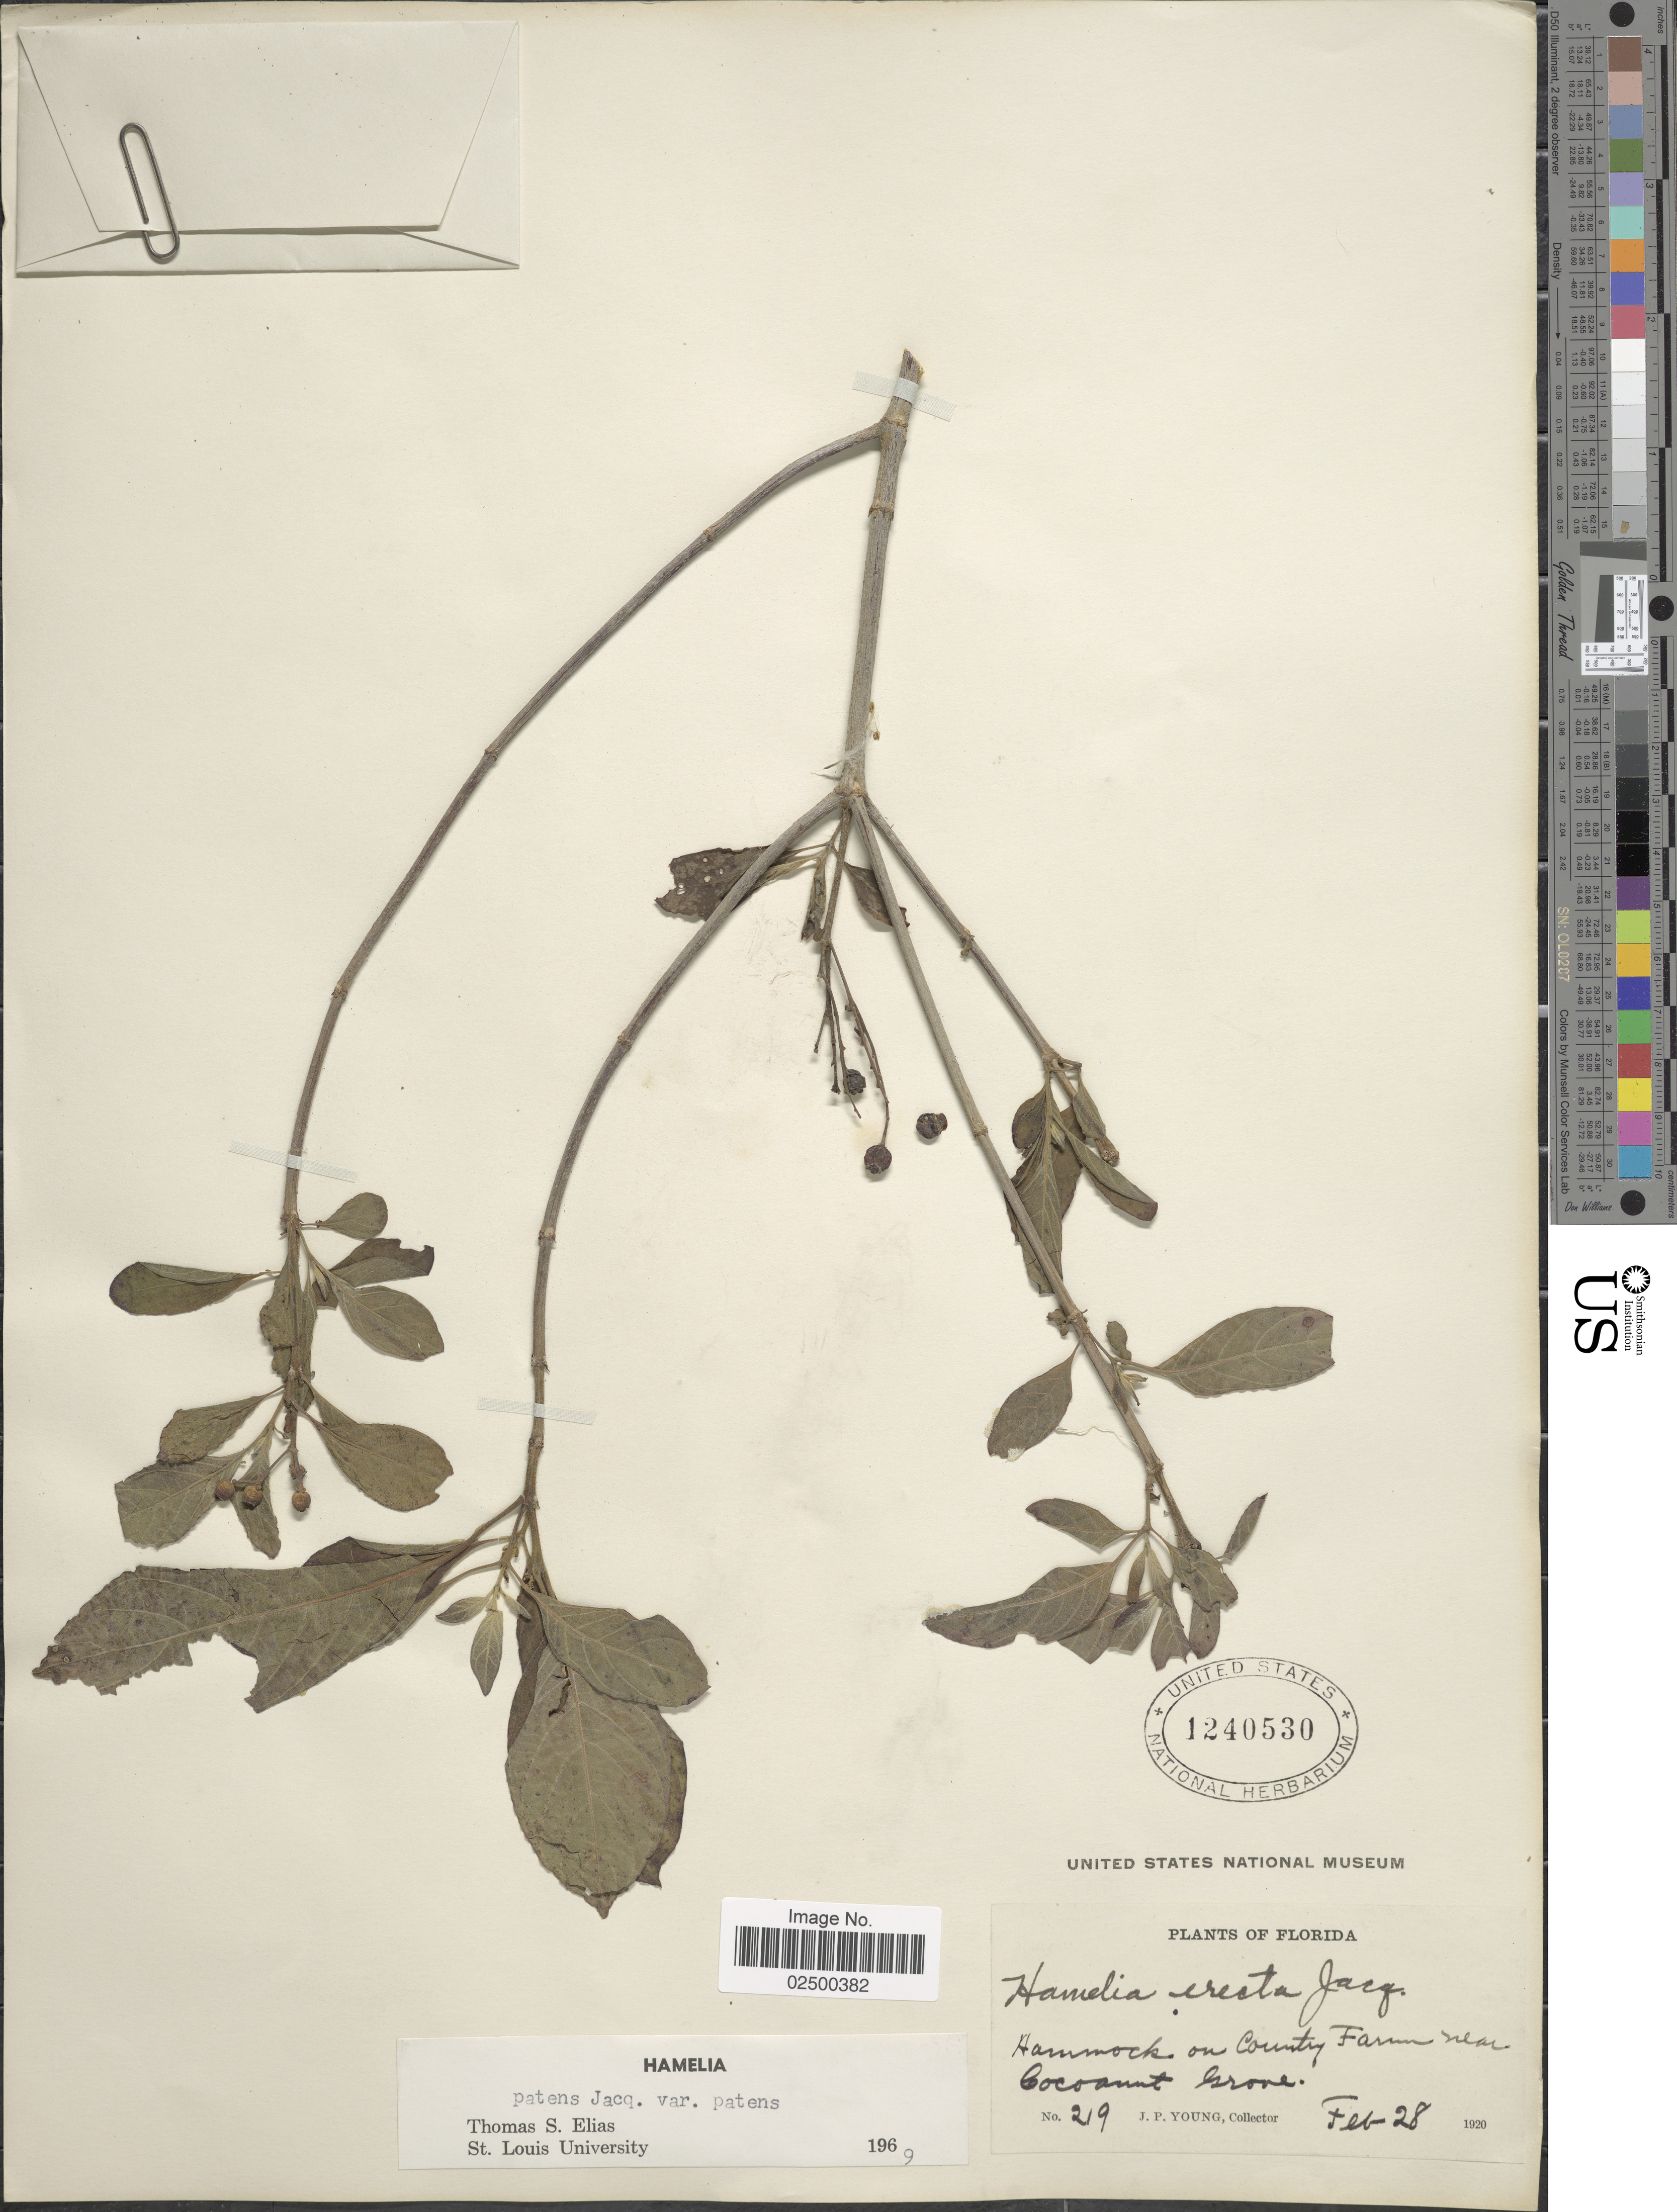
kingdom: Plantae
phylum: Tracheophyta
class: Magnoliopsida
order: Gentianales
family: Rubiaceae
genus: Hamelia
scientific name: Hamelia patens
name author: Jacq.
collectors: J. P. Young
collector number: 219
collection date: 1920-02-28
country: United States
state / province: Florida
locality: Hammock on County Farm near Cocoanut Grove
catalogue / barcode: US 1240530